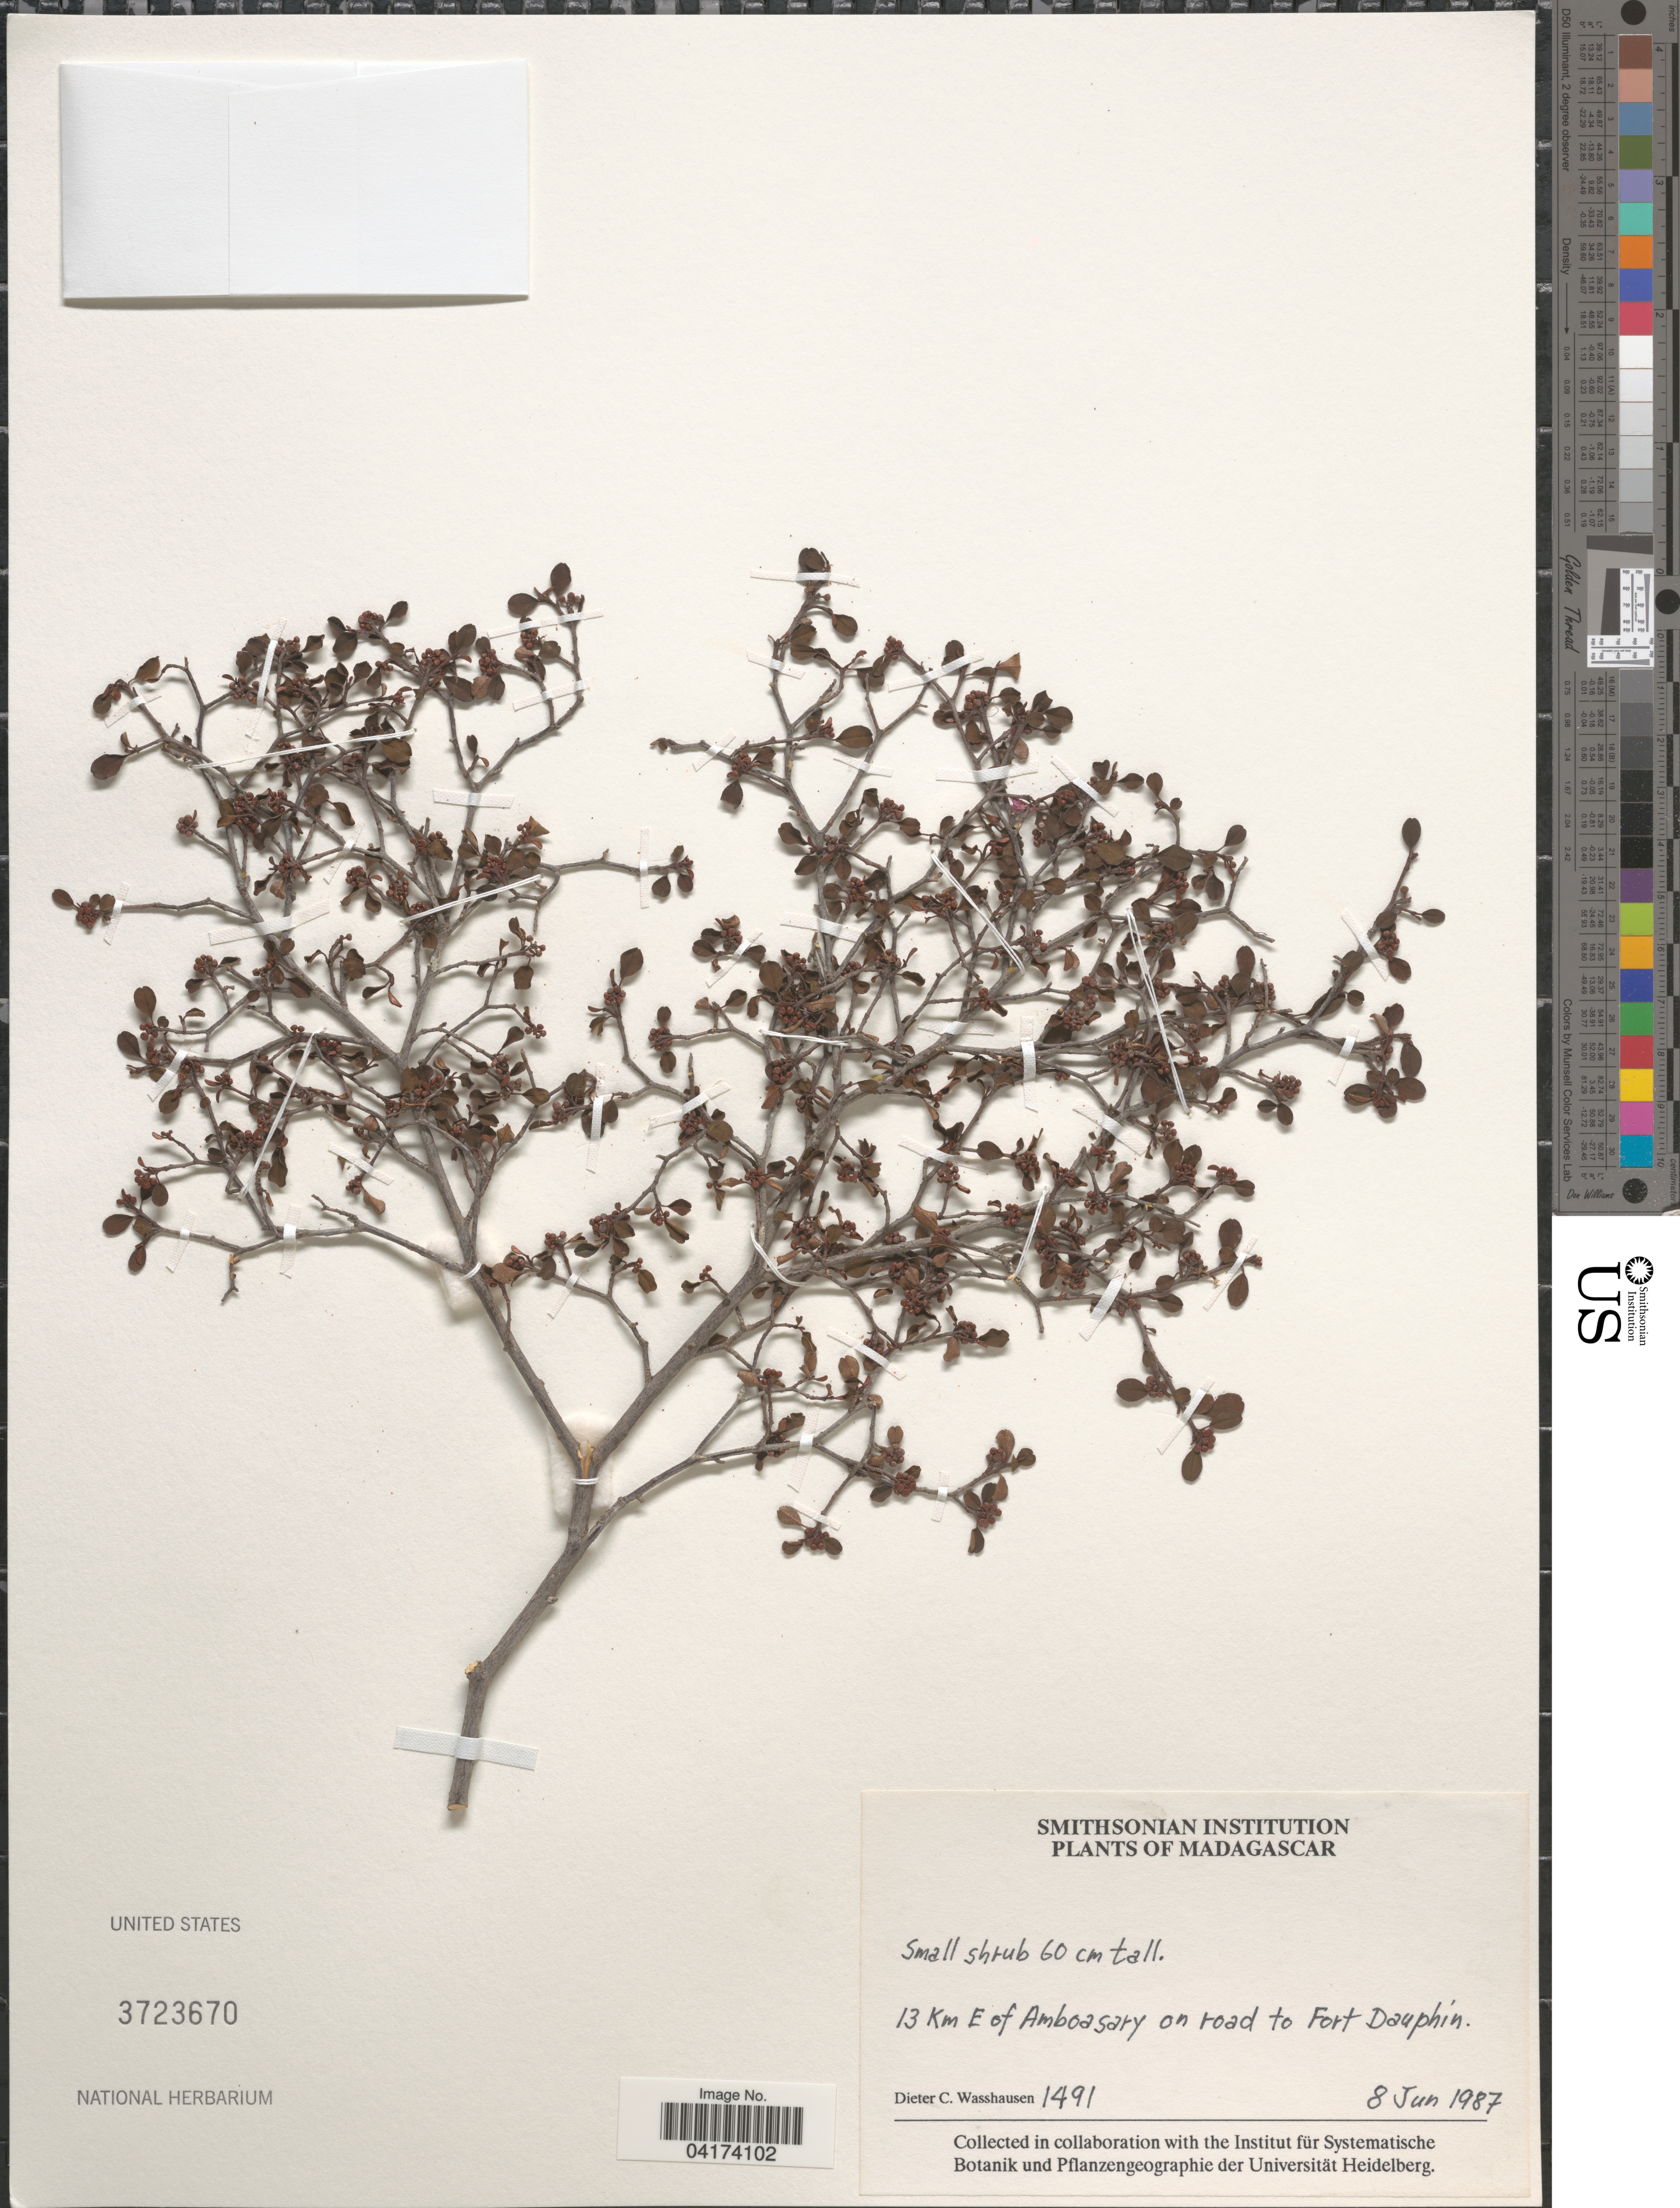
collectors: D. C. Wasshausen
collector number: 1491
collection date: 1987-06-08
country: Madagascar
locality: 13 Km E of Amboasary on road to Fort Dauphin.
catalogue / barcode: US 3723670